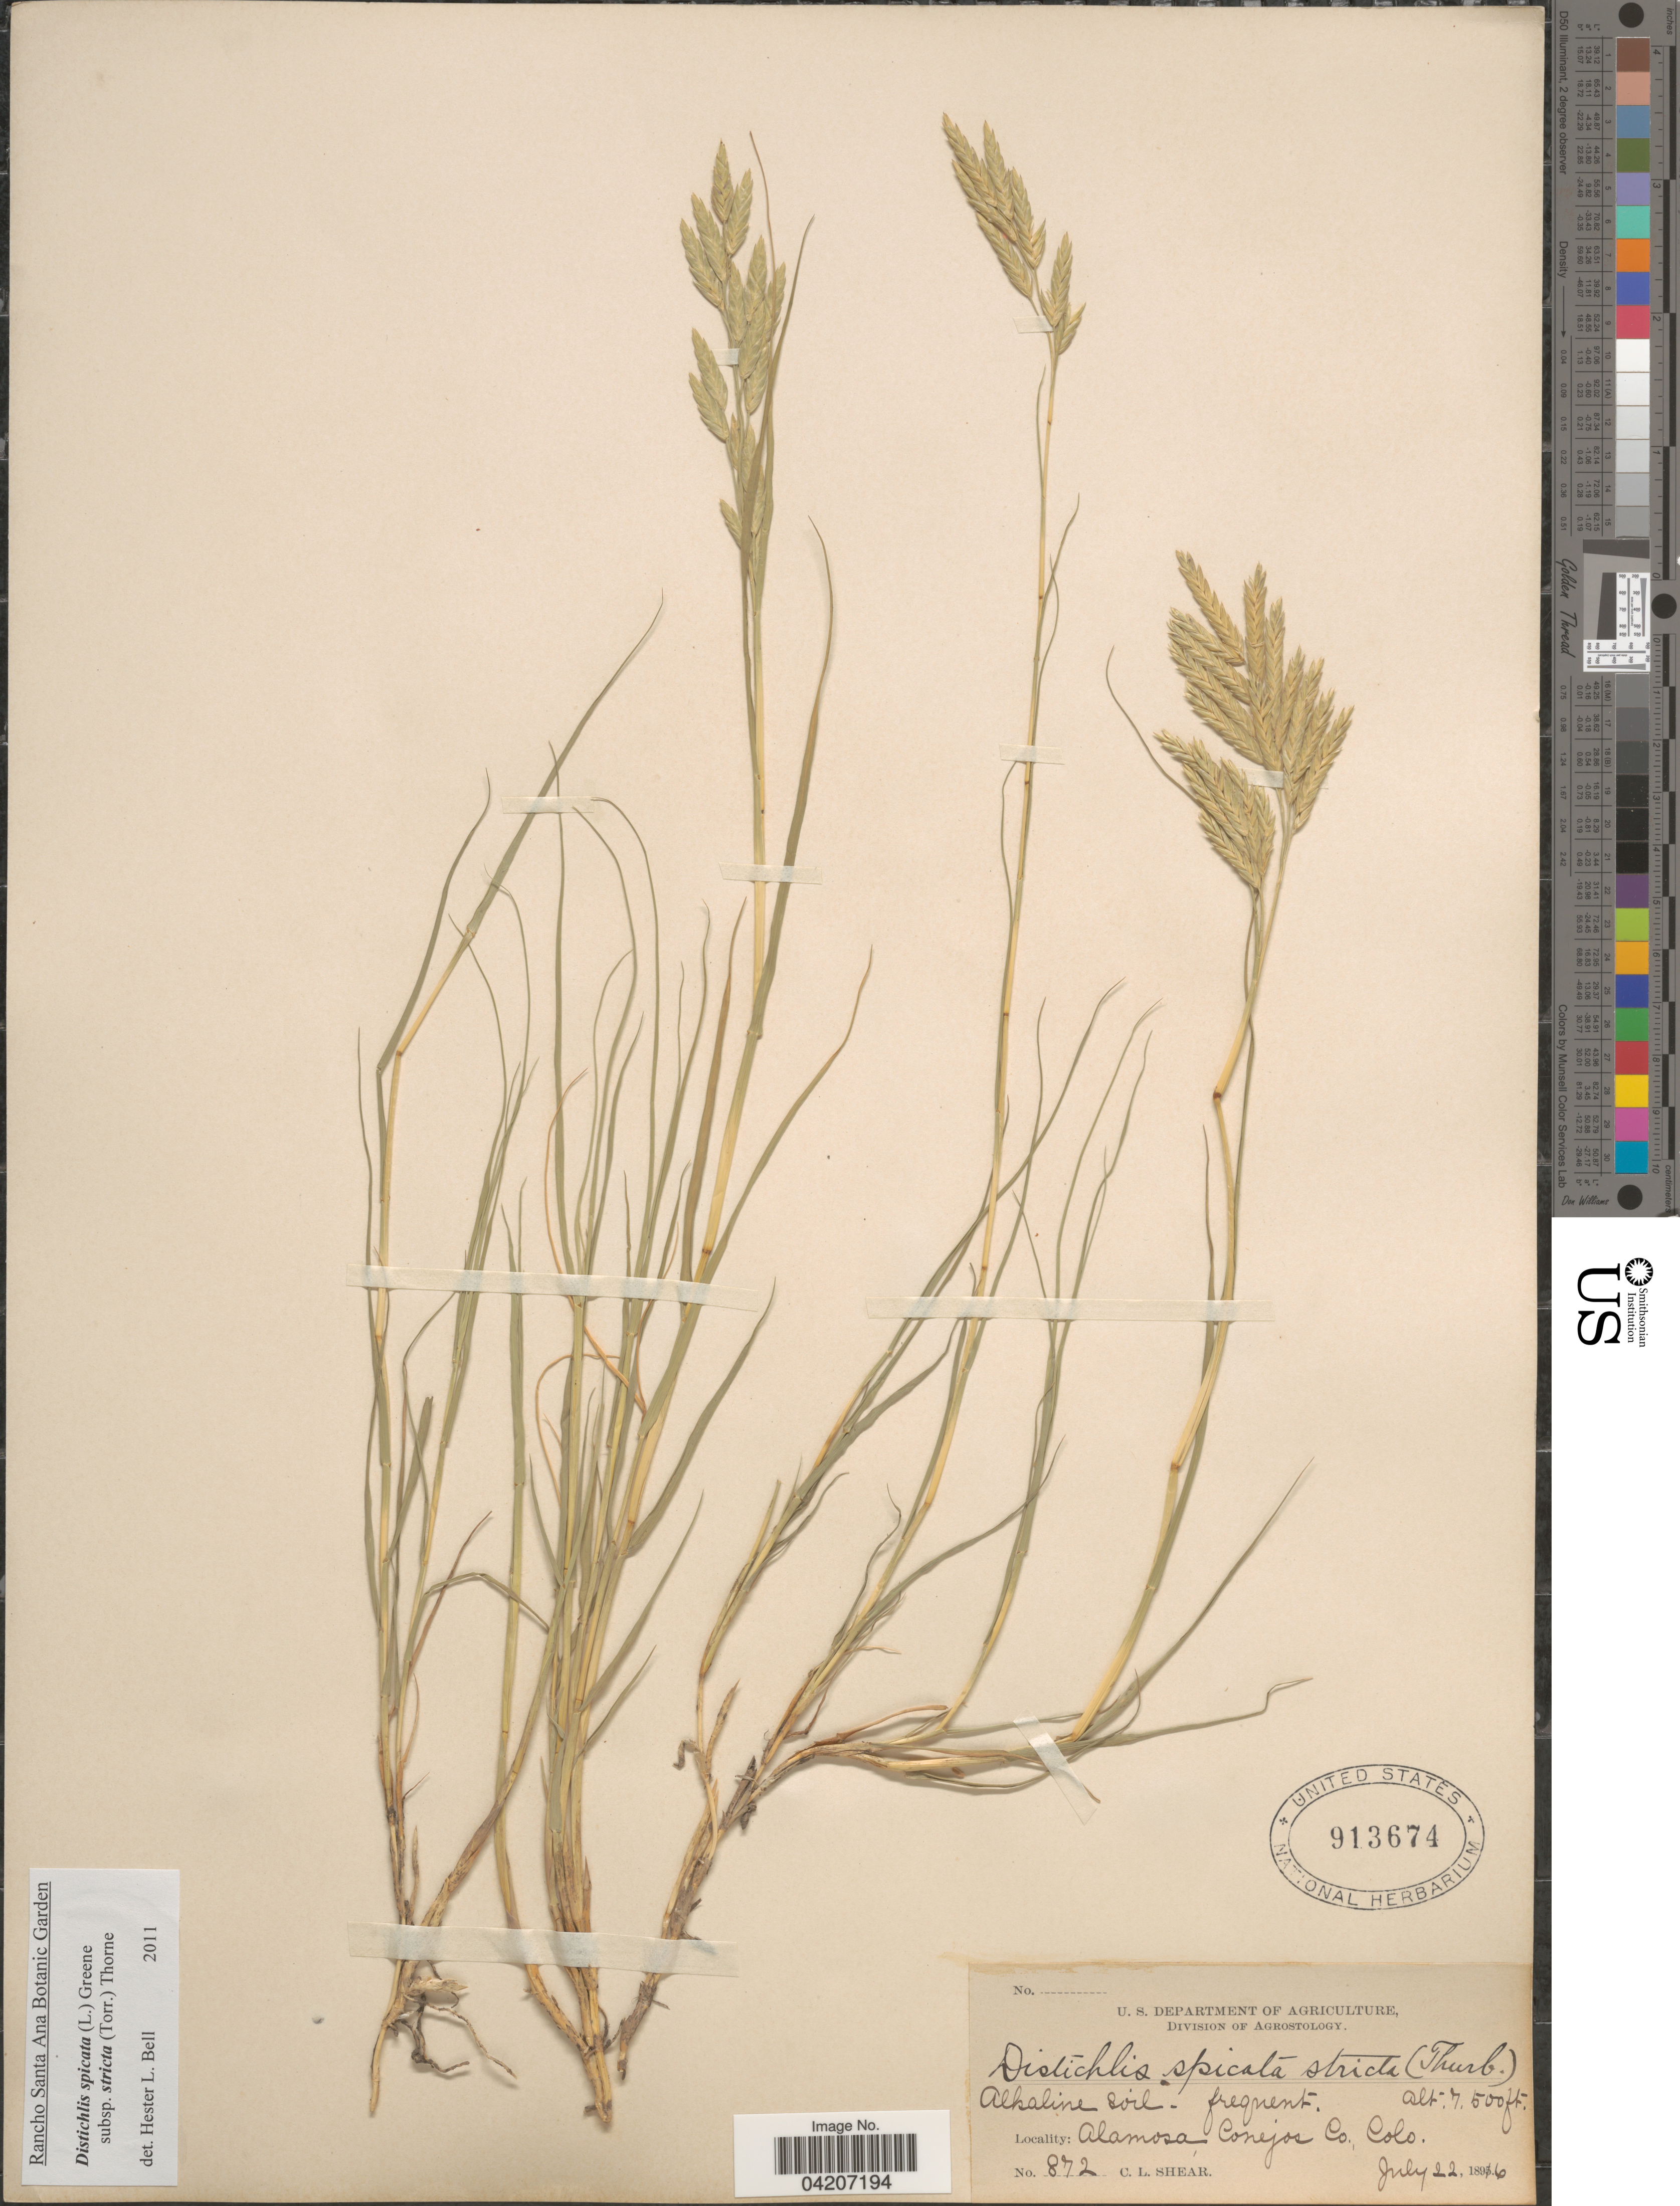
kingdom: Plantae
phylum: Tracheophyta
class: Liliopsida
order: Poales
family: Poaceae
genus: Distichlis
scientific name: Distichlis spicata subsp. stricta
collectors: C. L. Shear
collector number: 872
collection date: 1896-07-22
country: United States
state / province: Colorado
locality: Alamosa, Conejos Co.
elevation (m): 2286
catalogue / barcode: US 913674